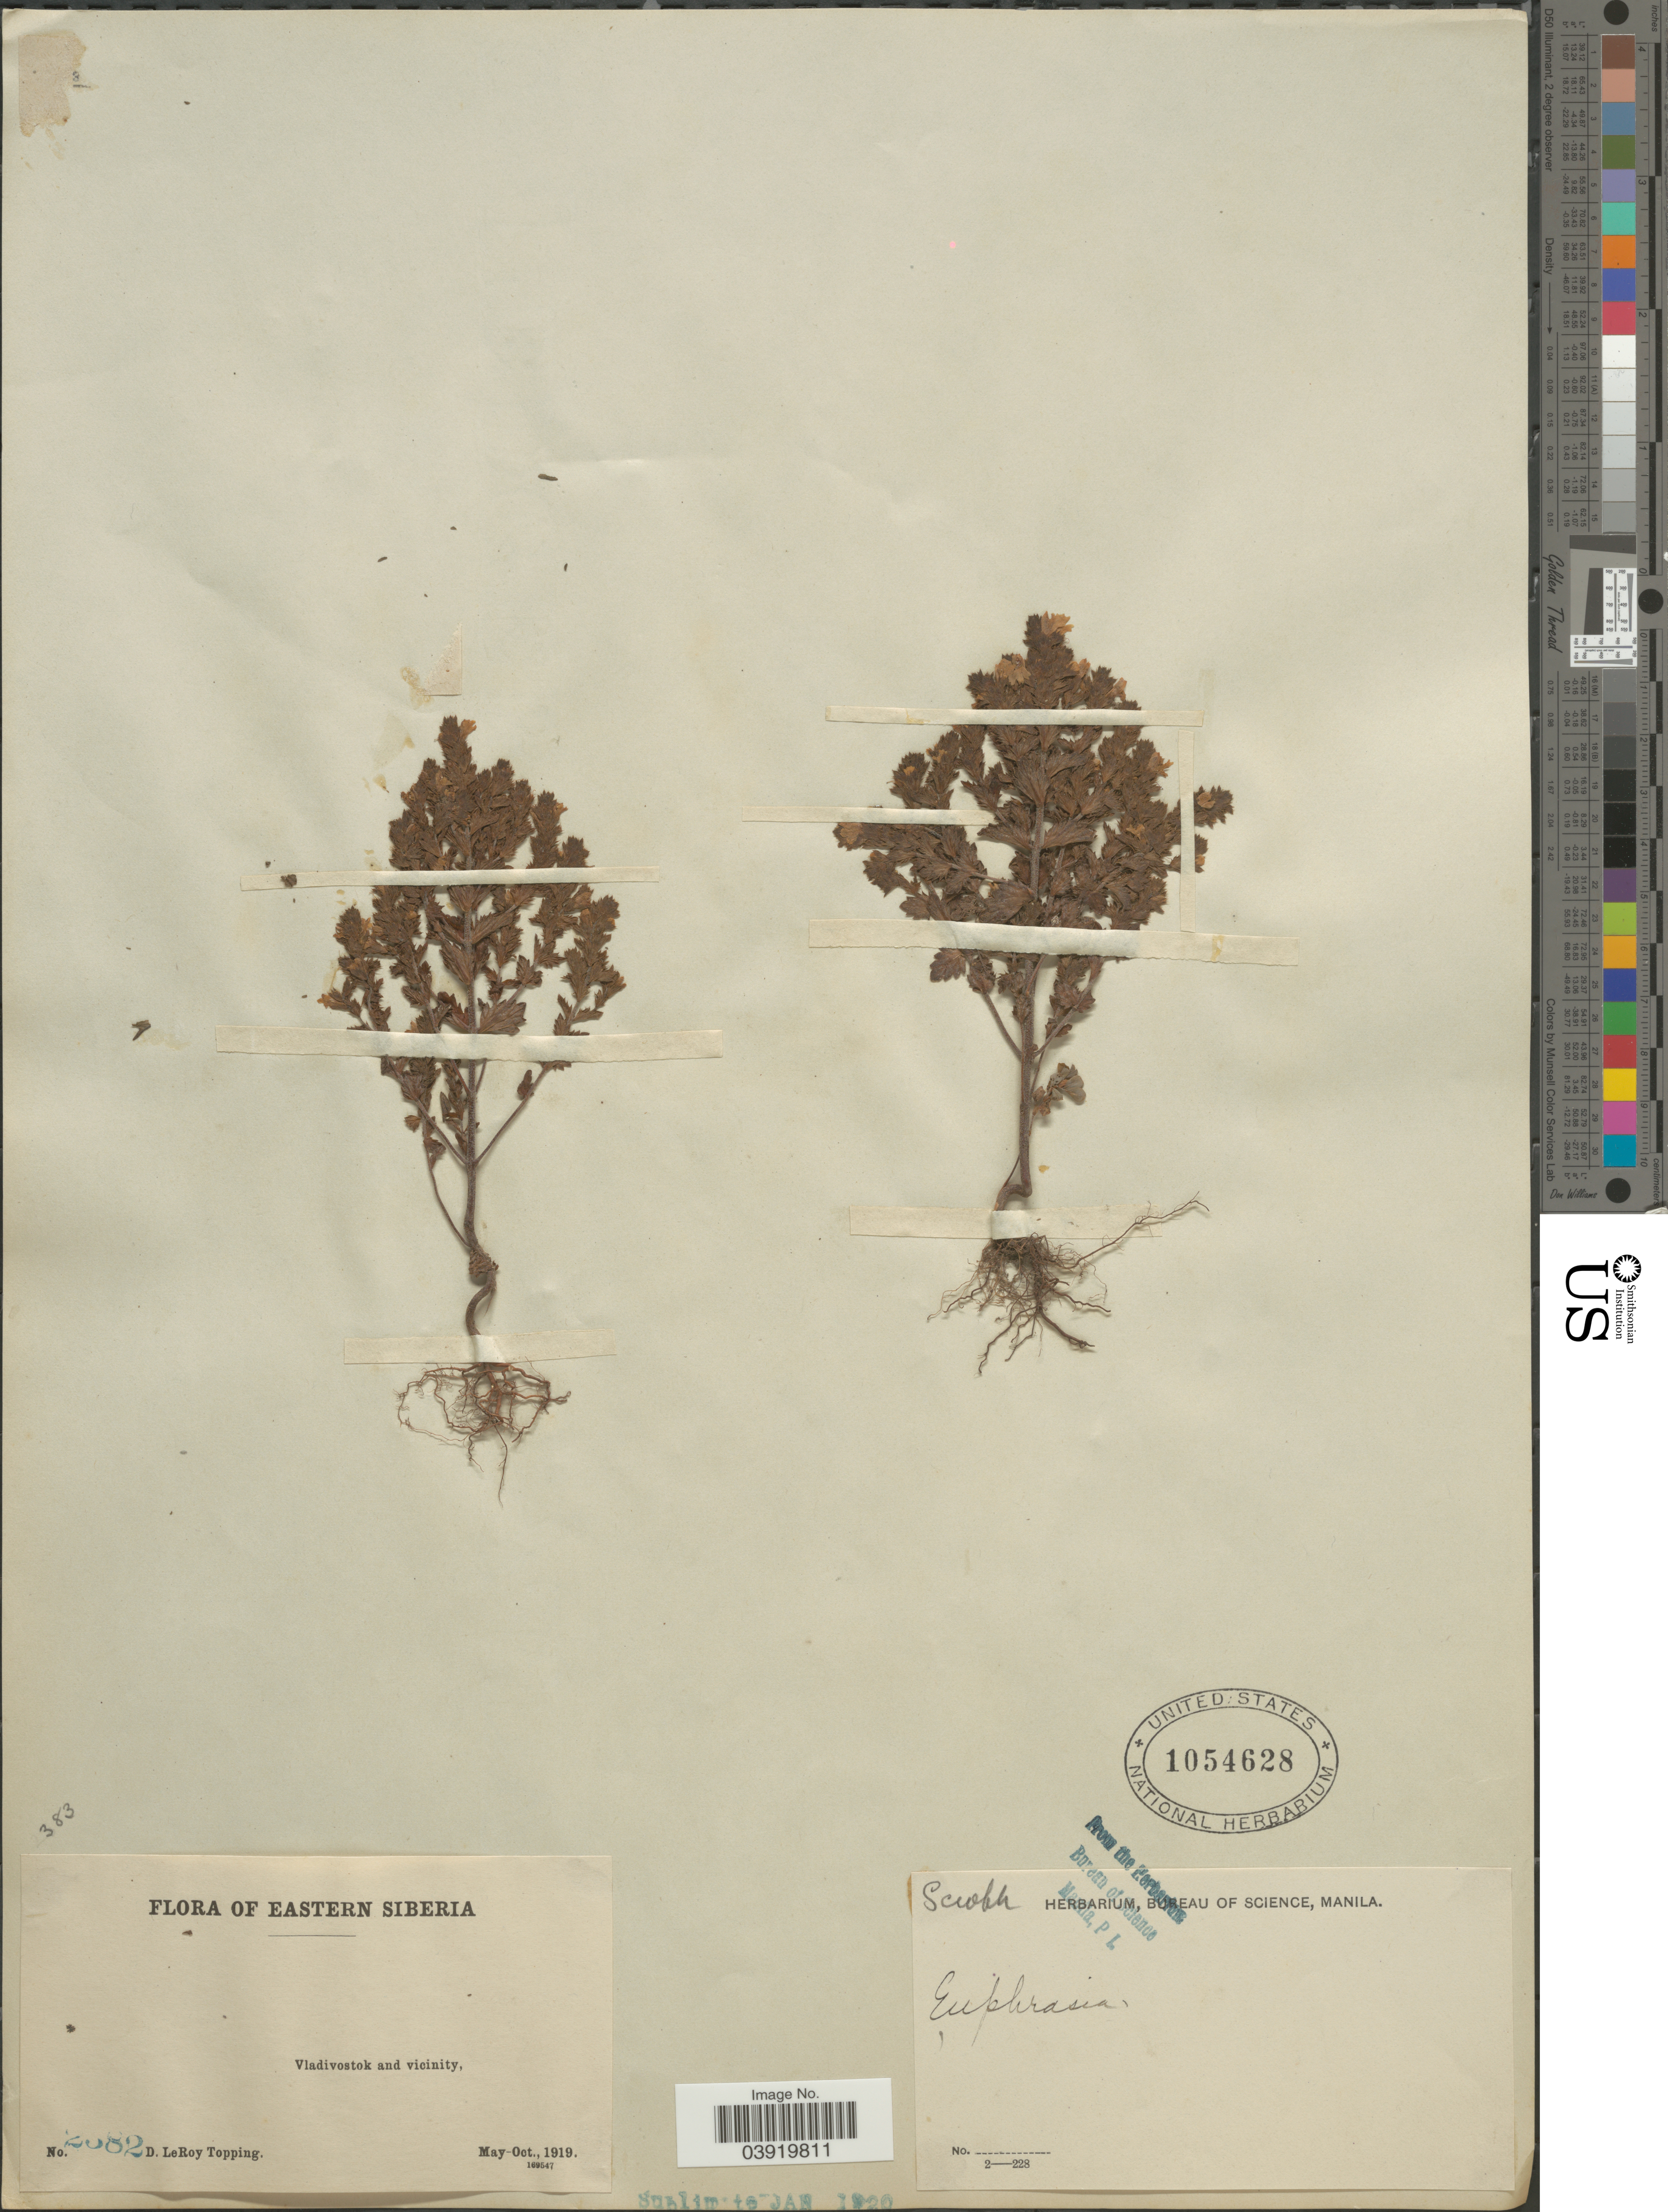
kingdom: Plantae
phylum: Tracheophyta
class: Magnoliopsida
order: Lamiales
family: Orobanchaceae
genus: Euphrasia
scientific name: Euphrasia sp.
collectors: D. L. Topping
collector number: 2382*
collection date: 1919-05/1919-10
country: Russian Federation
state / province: Primorsky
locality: Eastern Siberia. Vladivostok and vicinity.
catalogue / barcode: US 1054628